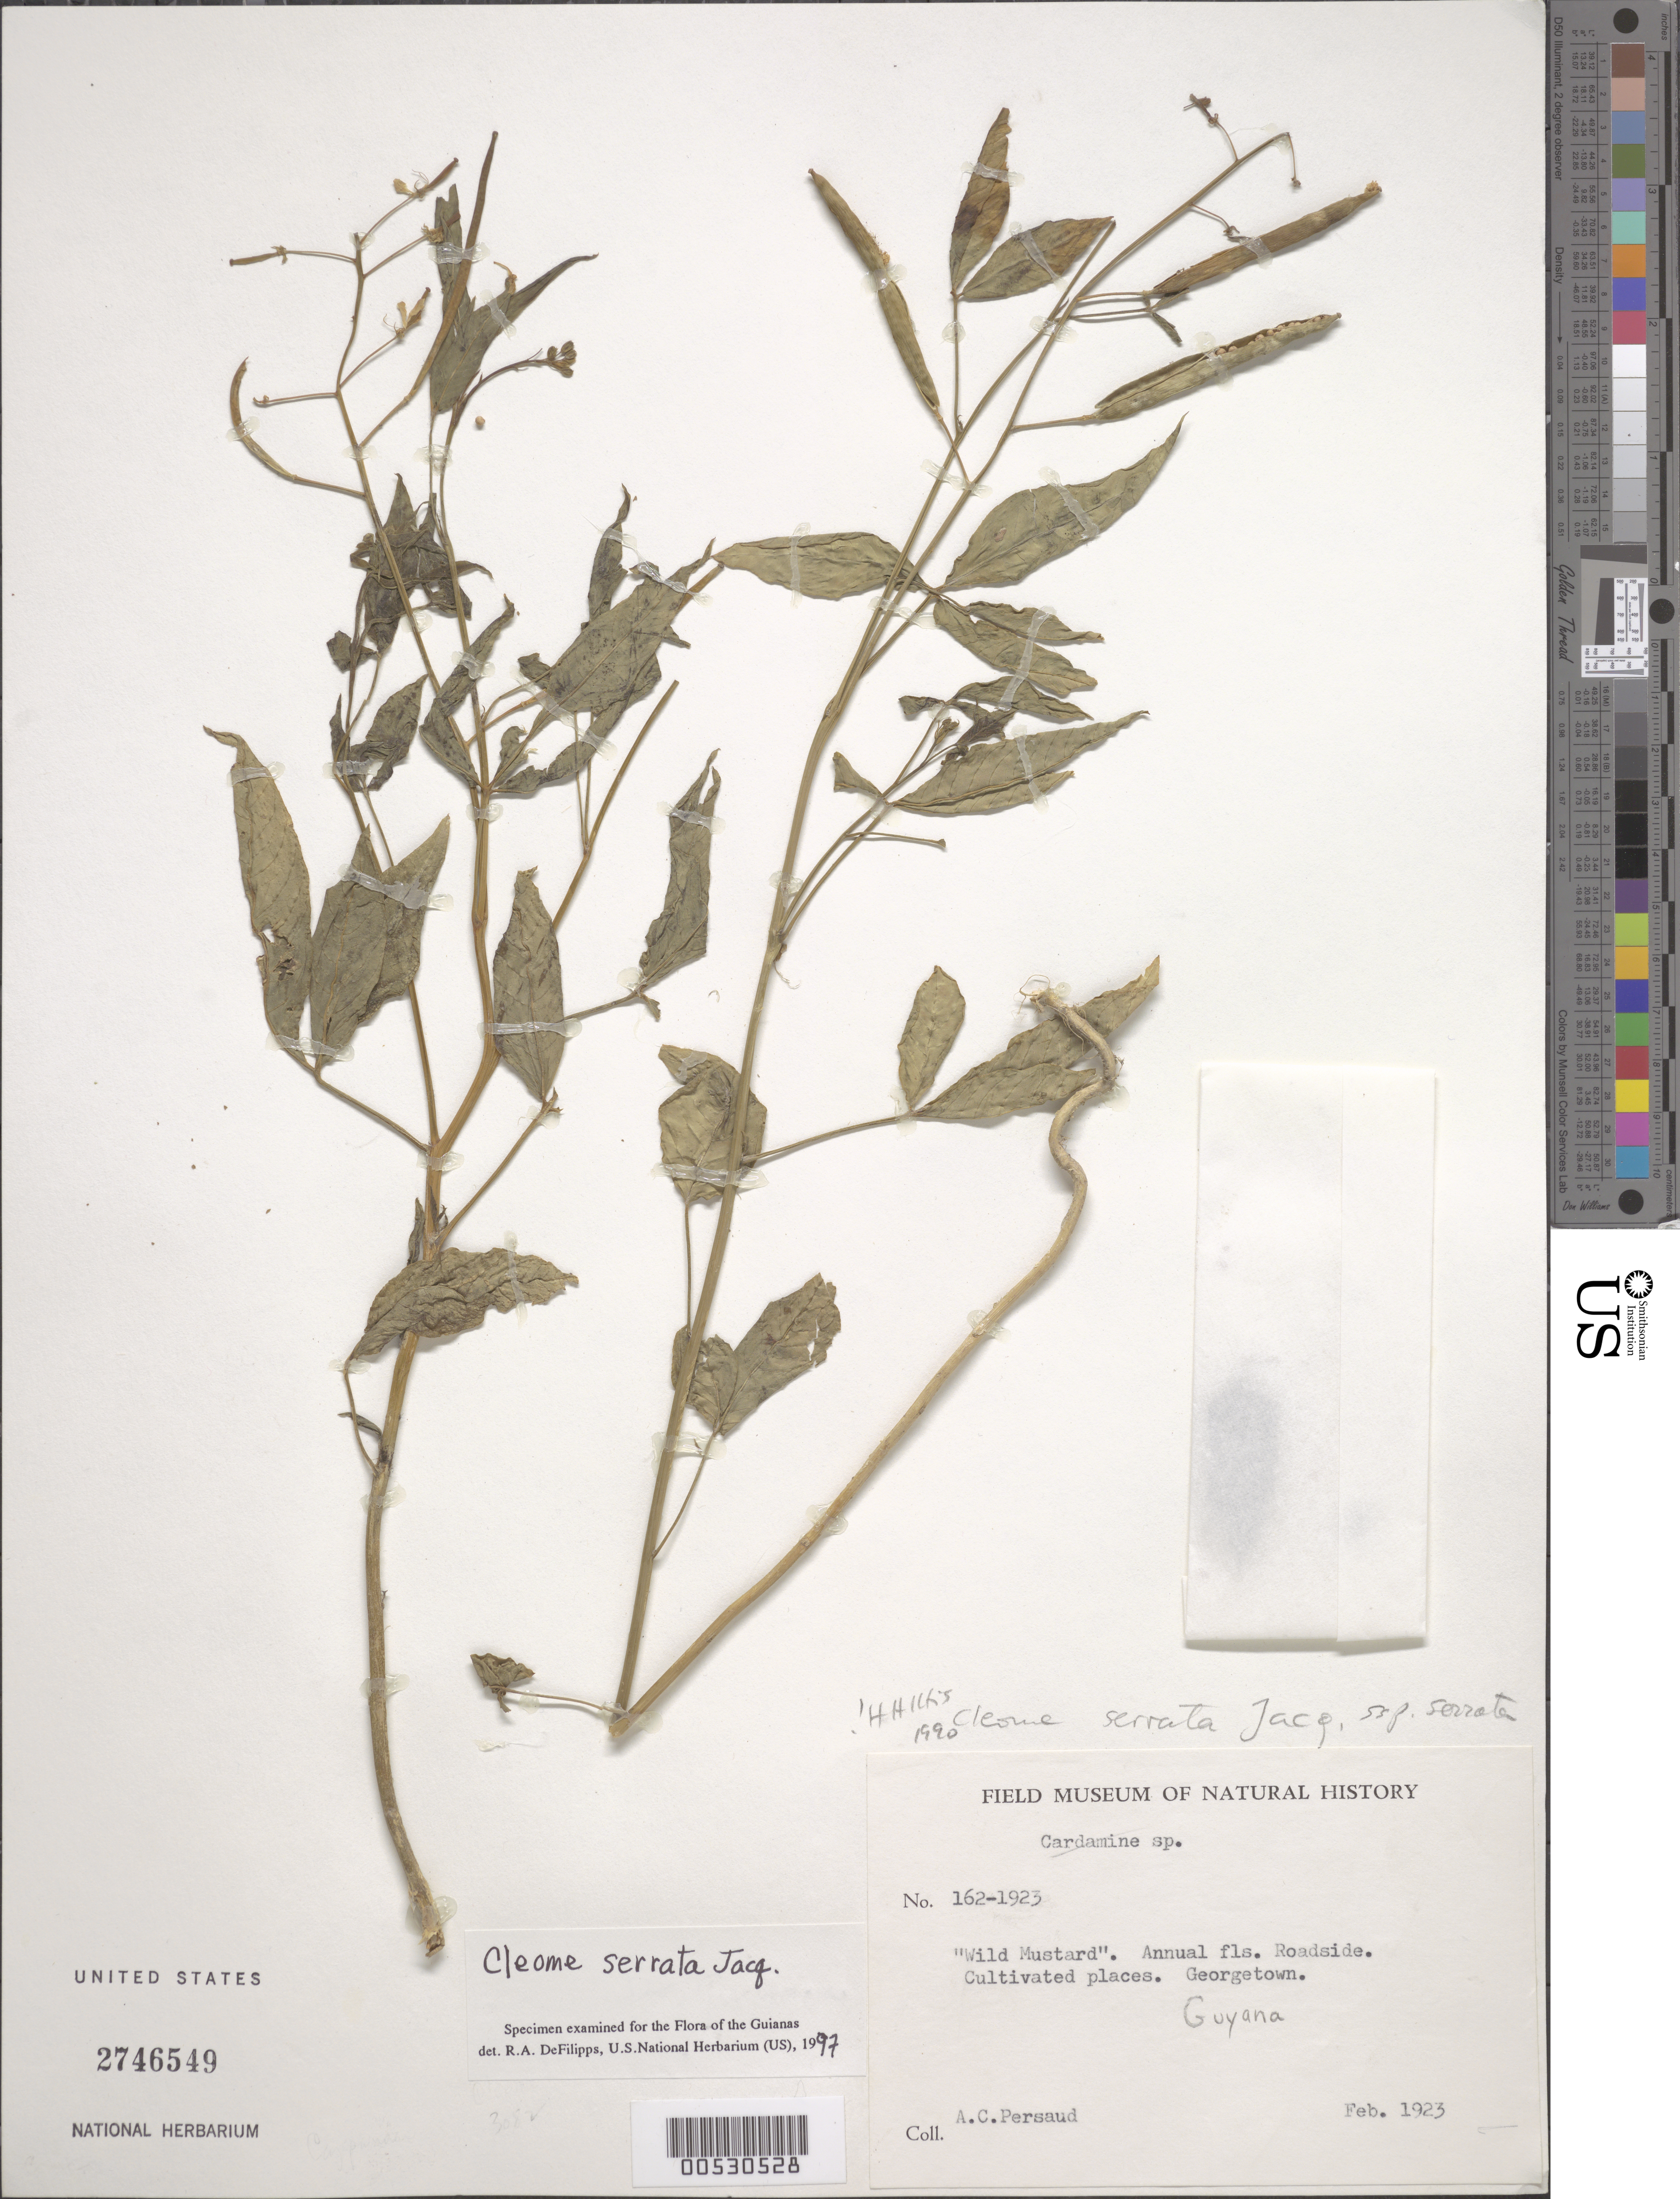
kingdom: Plantae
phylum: Tracheophyta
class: Magnoliopsida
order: Brassicales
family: Cleomaceae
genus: Cleoserrata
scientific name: Cleoserrata serrata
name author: (Jacq.) Iltis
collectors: A. Persaud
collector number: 162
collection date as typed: Feb-23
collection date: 1923-02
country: Guyana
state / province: Demerara-Mahaica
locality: Georgetown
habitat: Roadside; cultivated places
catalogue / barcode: US 2746549